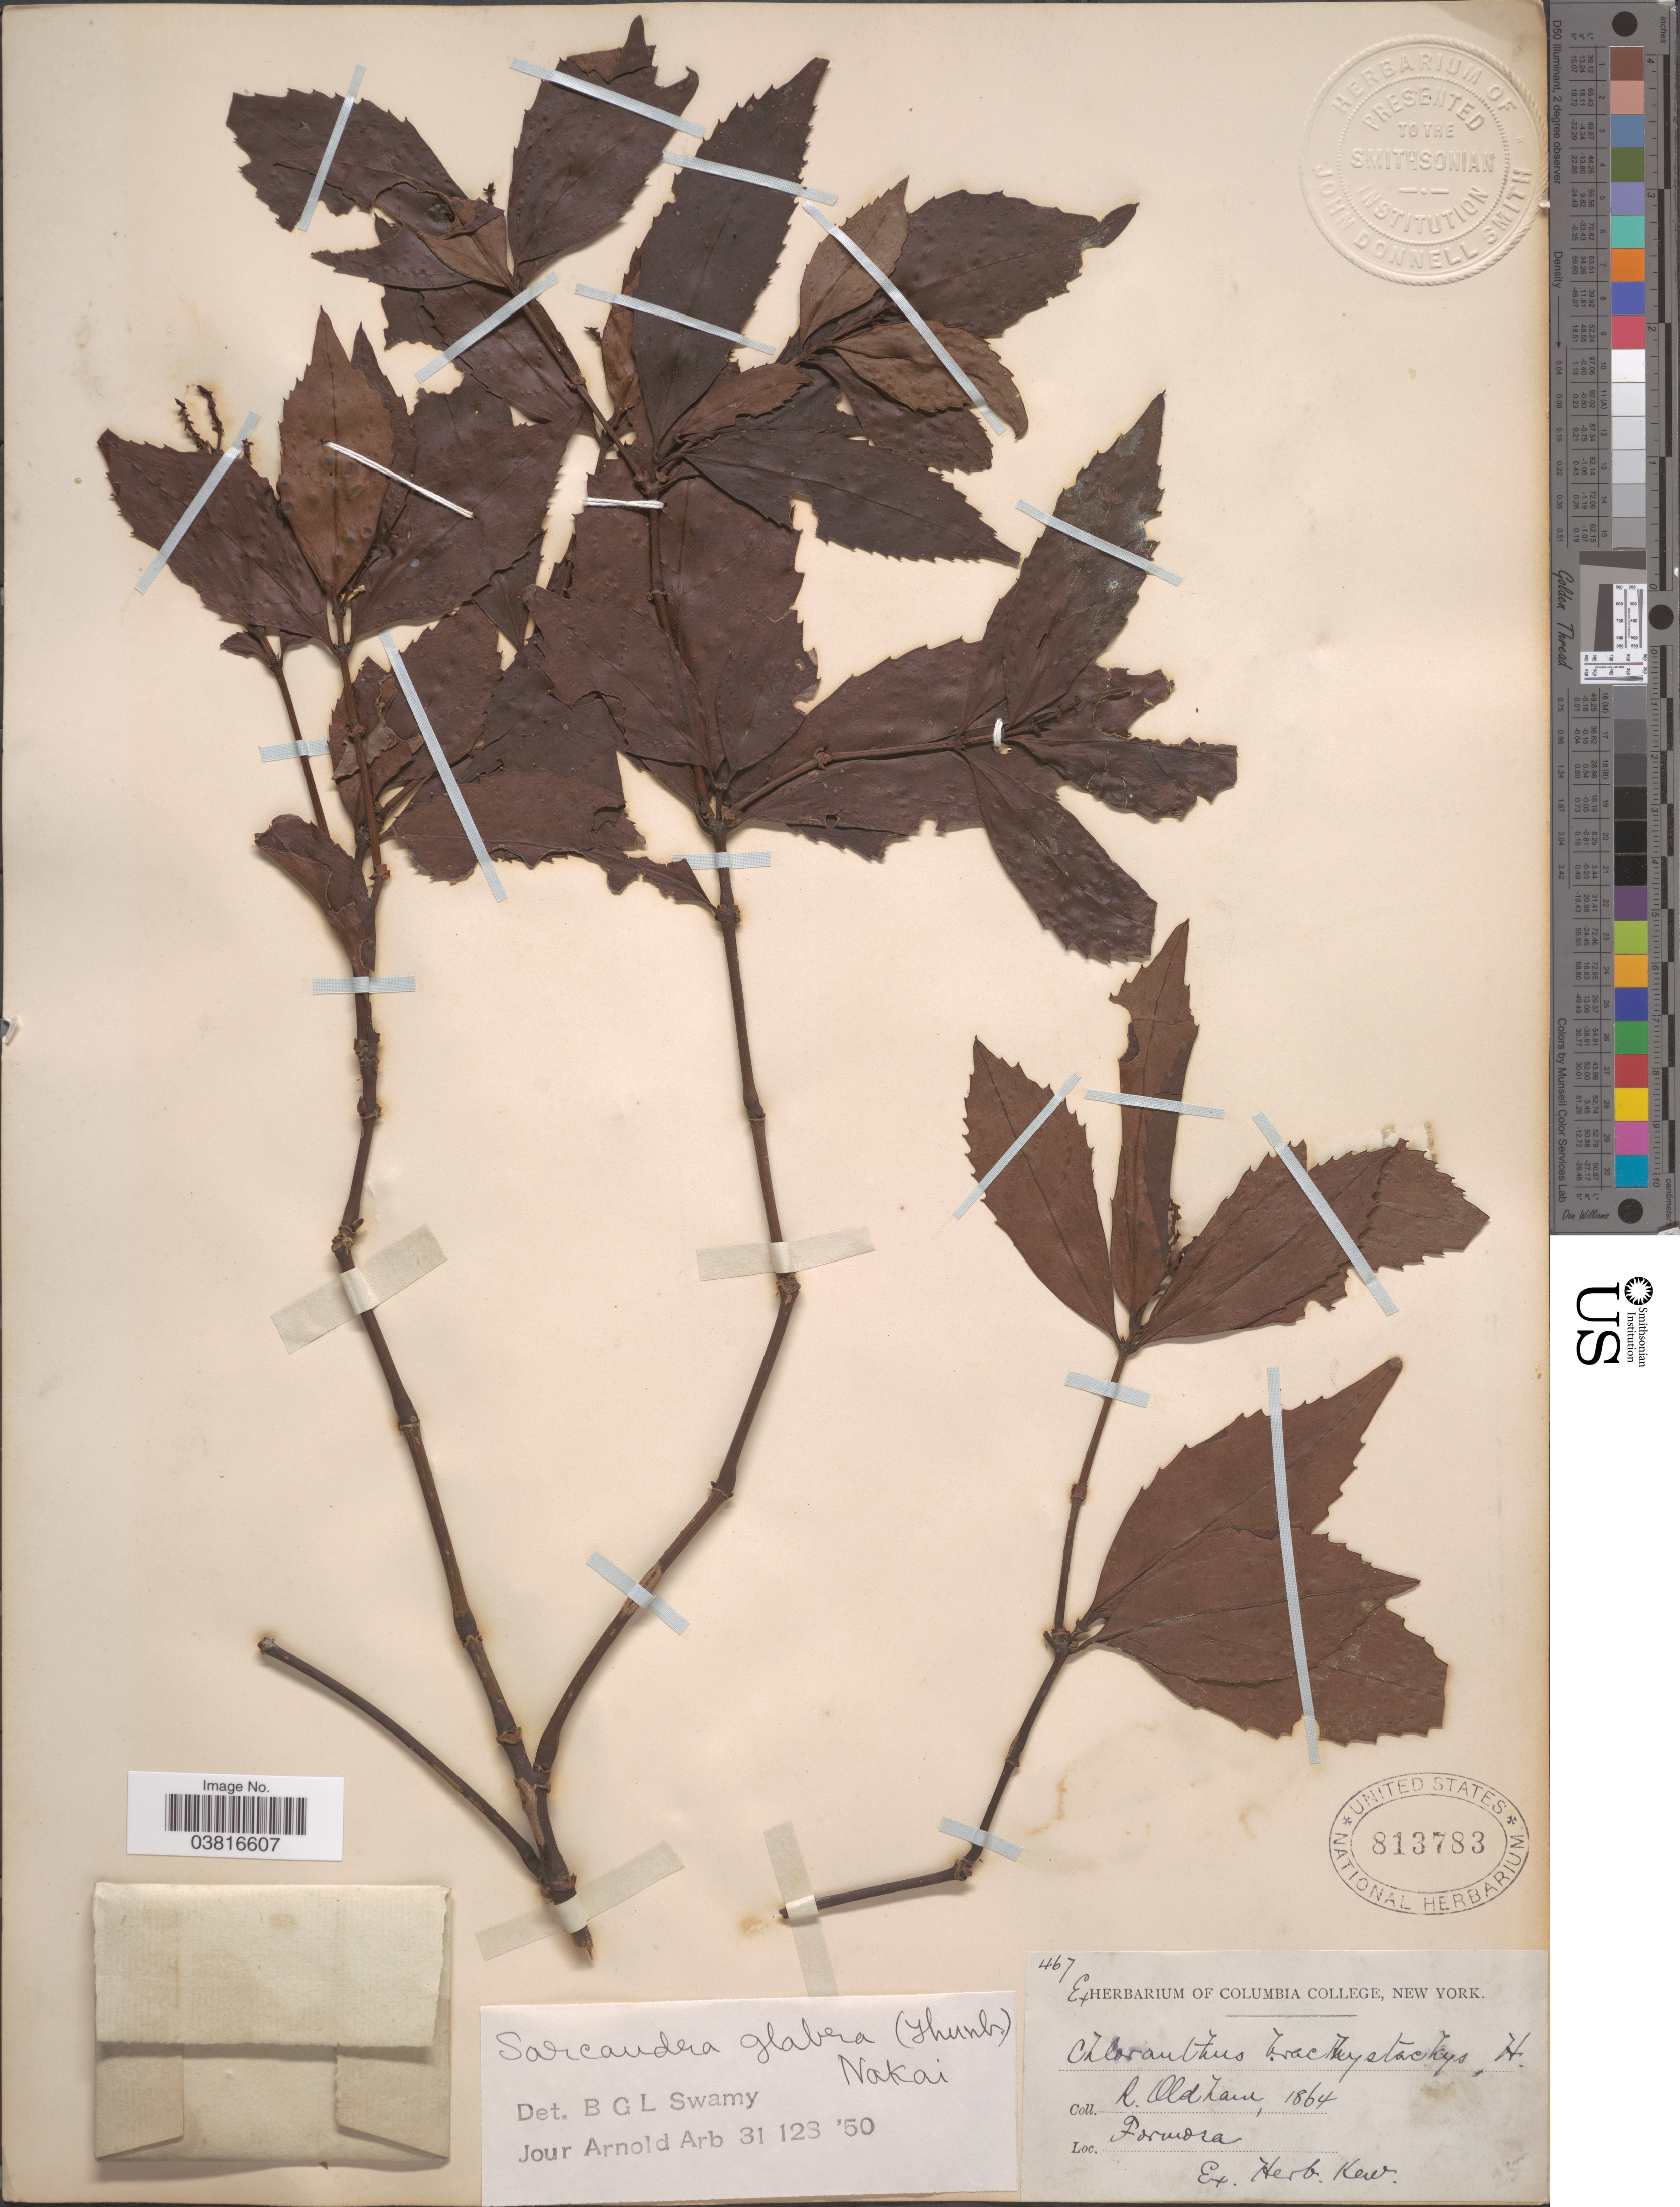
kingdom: Plantae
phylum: Tracheophyta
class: Magnoliopsida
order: Chloranthales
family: Chloranthaceae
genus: Sarcandra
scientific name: Sarcandra glabra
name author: (Thunb.) Nakai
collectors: R. Oldham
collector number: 467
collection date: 1864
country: Taiwan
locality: Formosa.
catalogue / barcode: US 813783